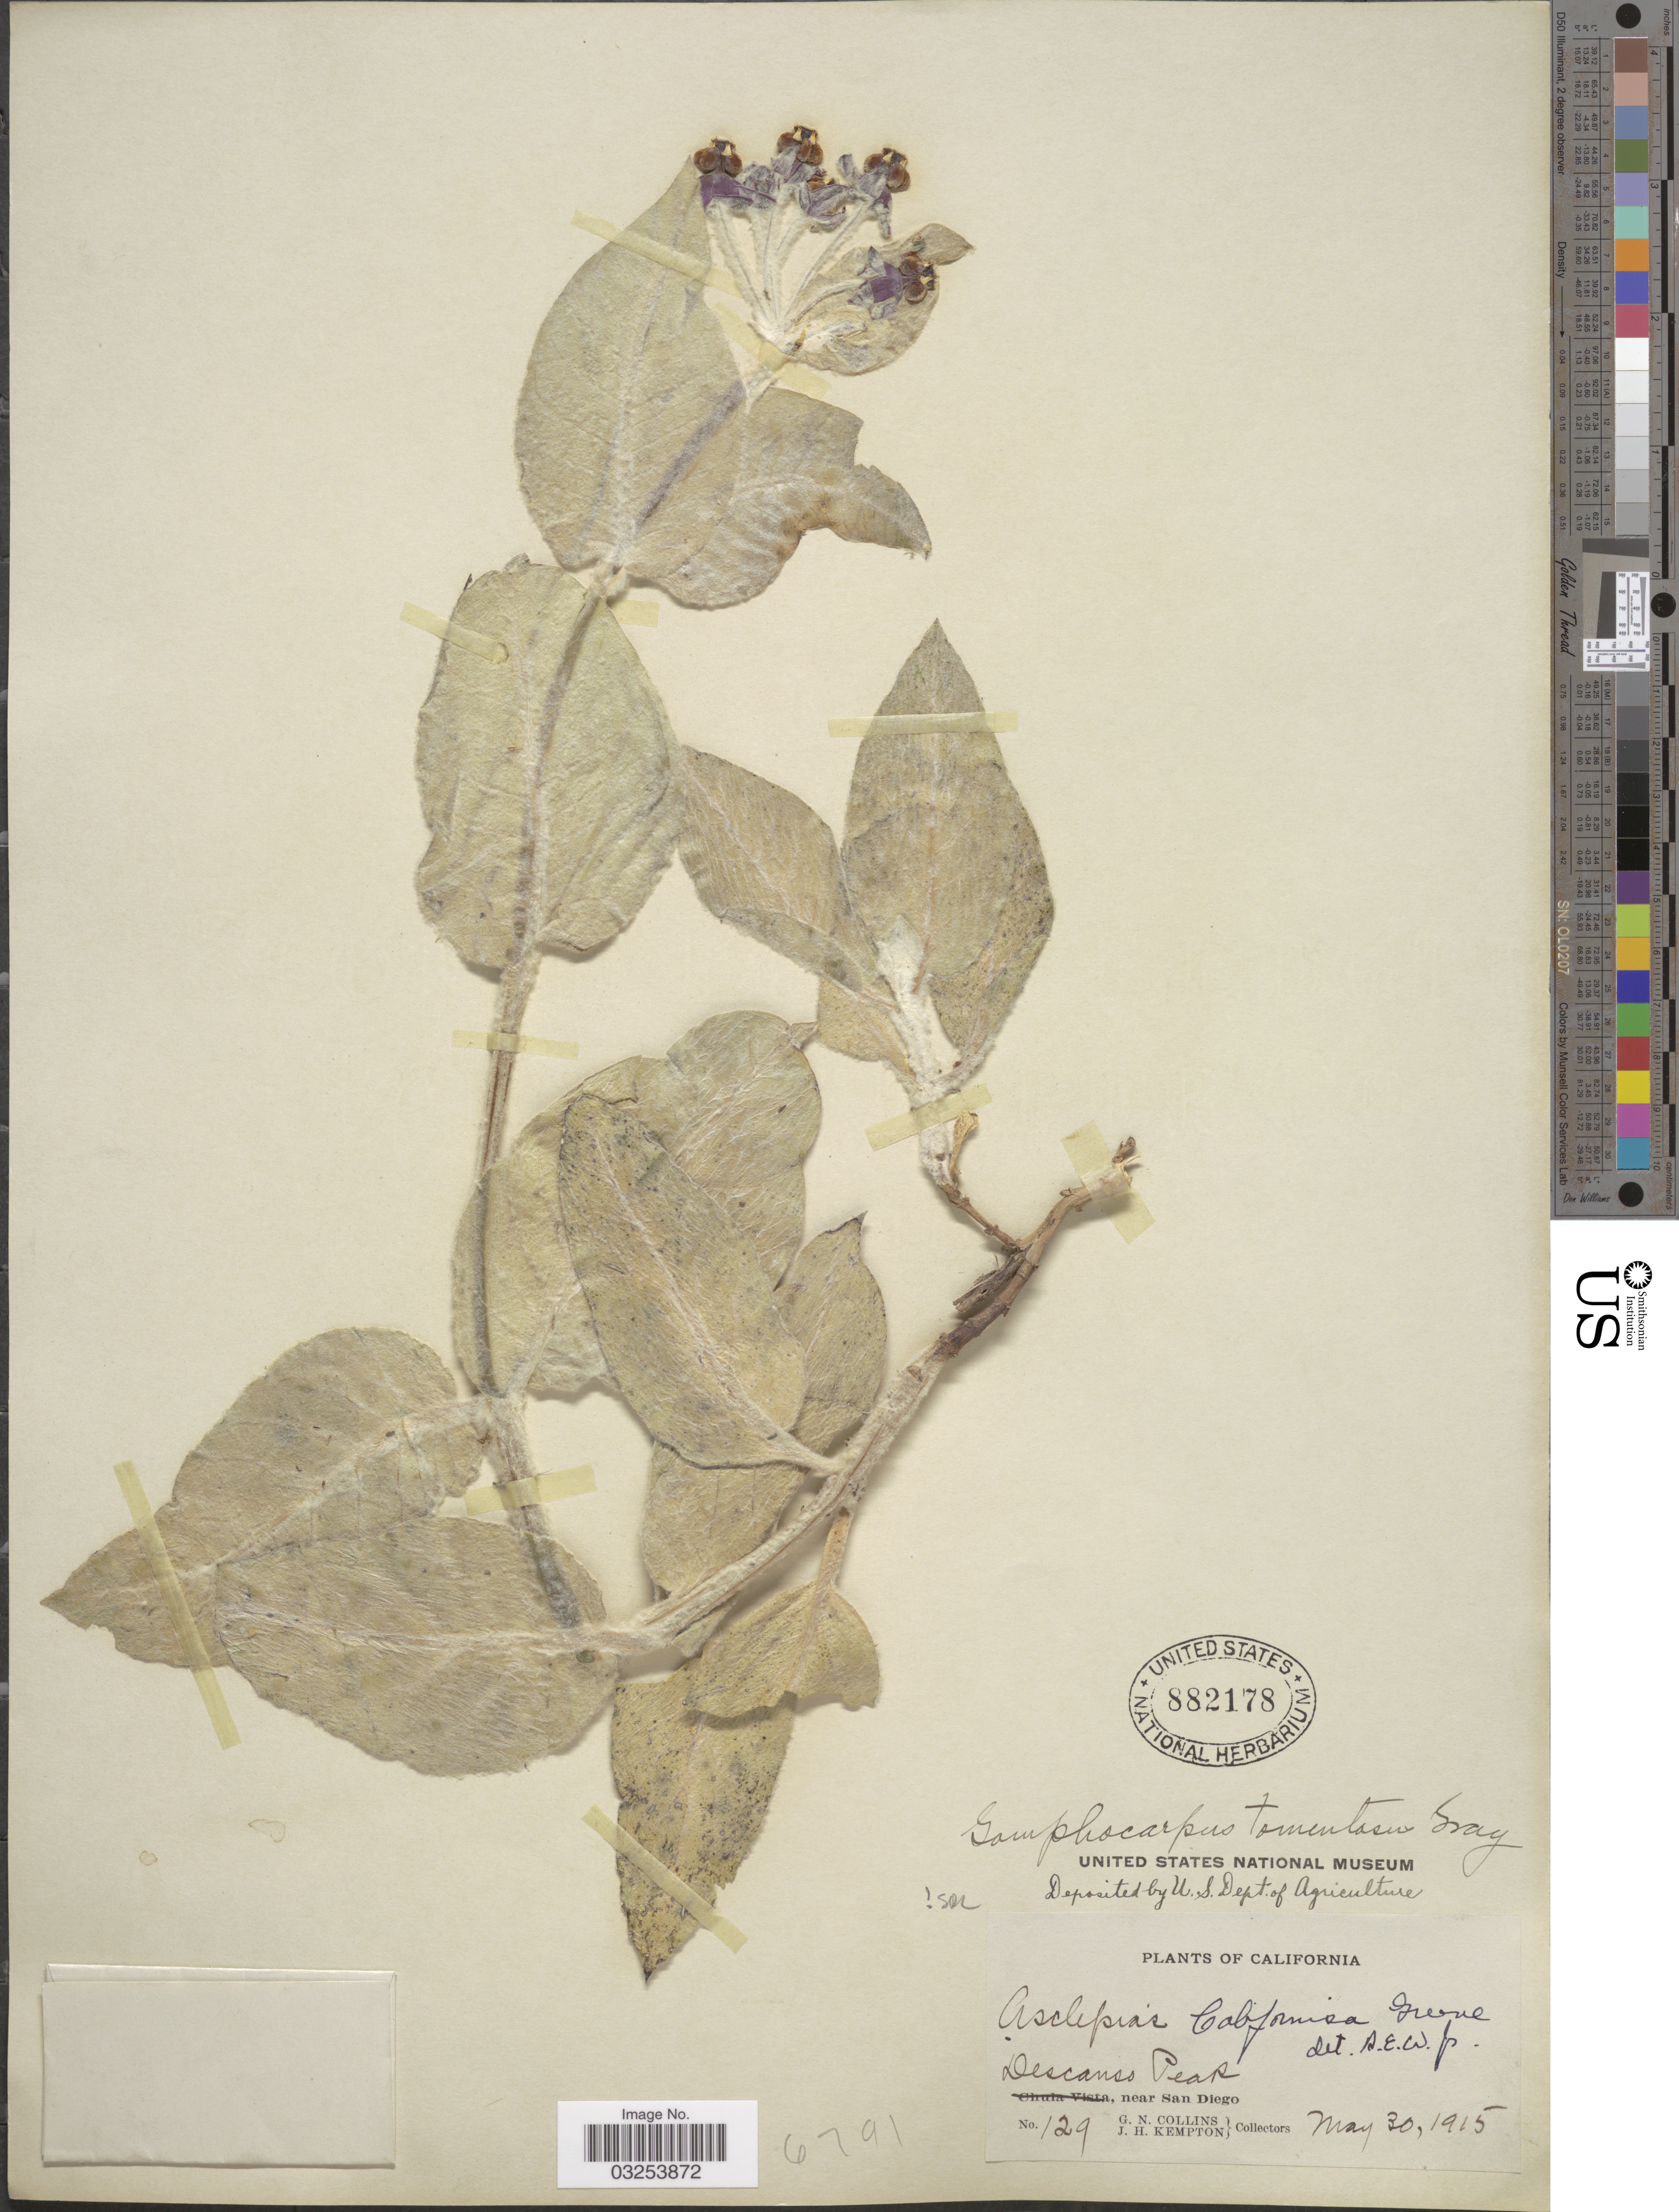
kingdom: Plantae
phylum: Tracheophyta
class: Magnoliopsida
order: Gentianales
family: Apocynaceae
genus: Asclepias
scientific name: Asclepias californica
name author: Greene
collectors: G. Collins & J. H. Kempton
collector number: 129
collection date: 1915-05-30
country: United States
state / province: California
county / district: San Diego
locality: Descanso Peak. Near San Diego.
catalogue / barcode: US 882178